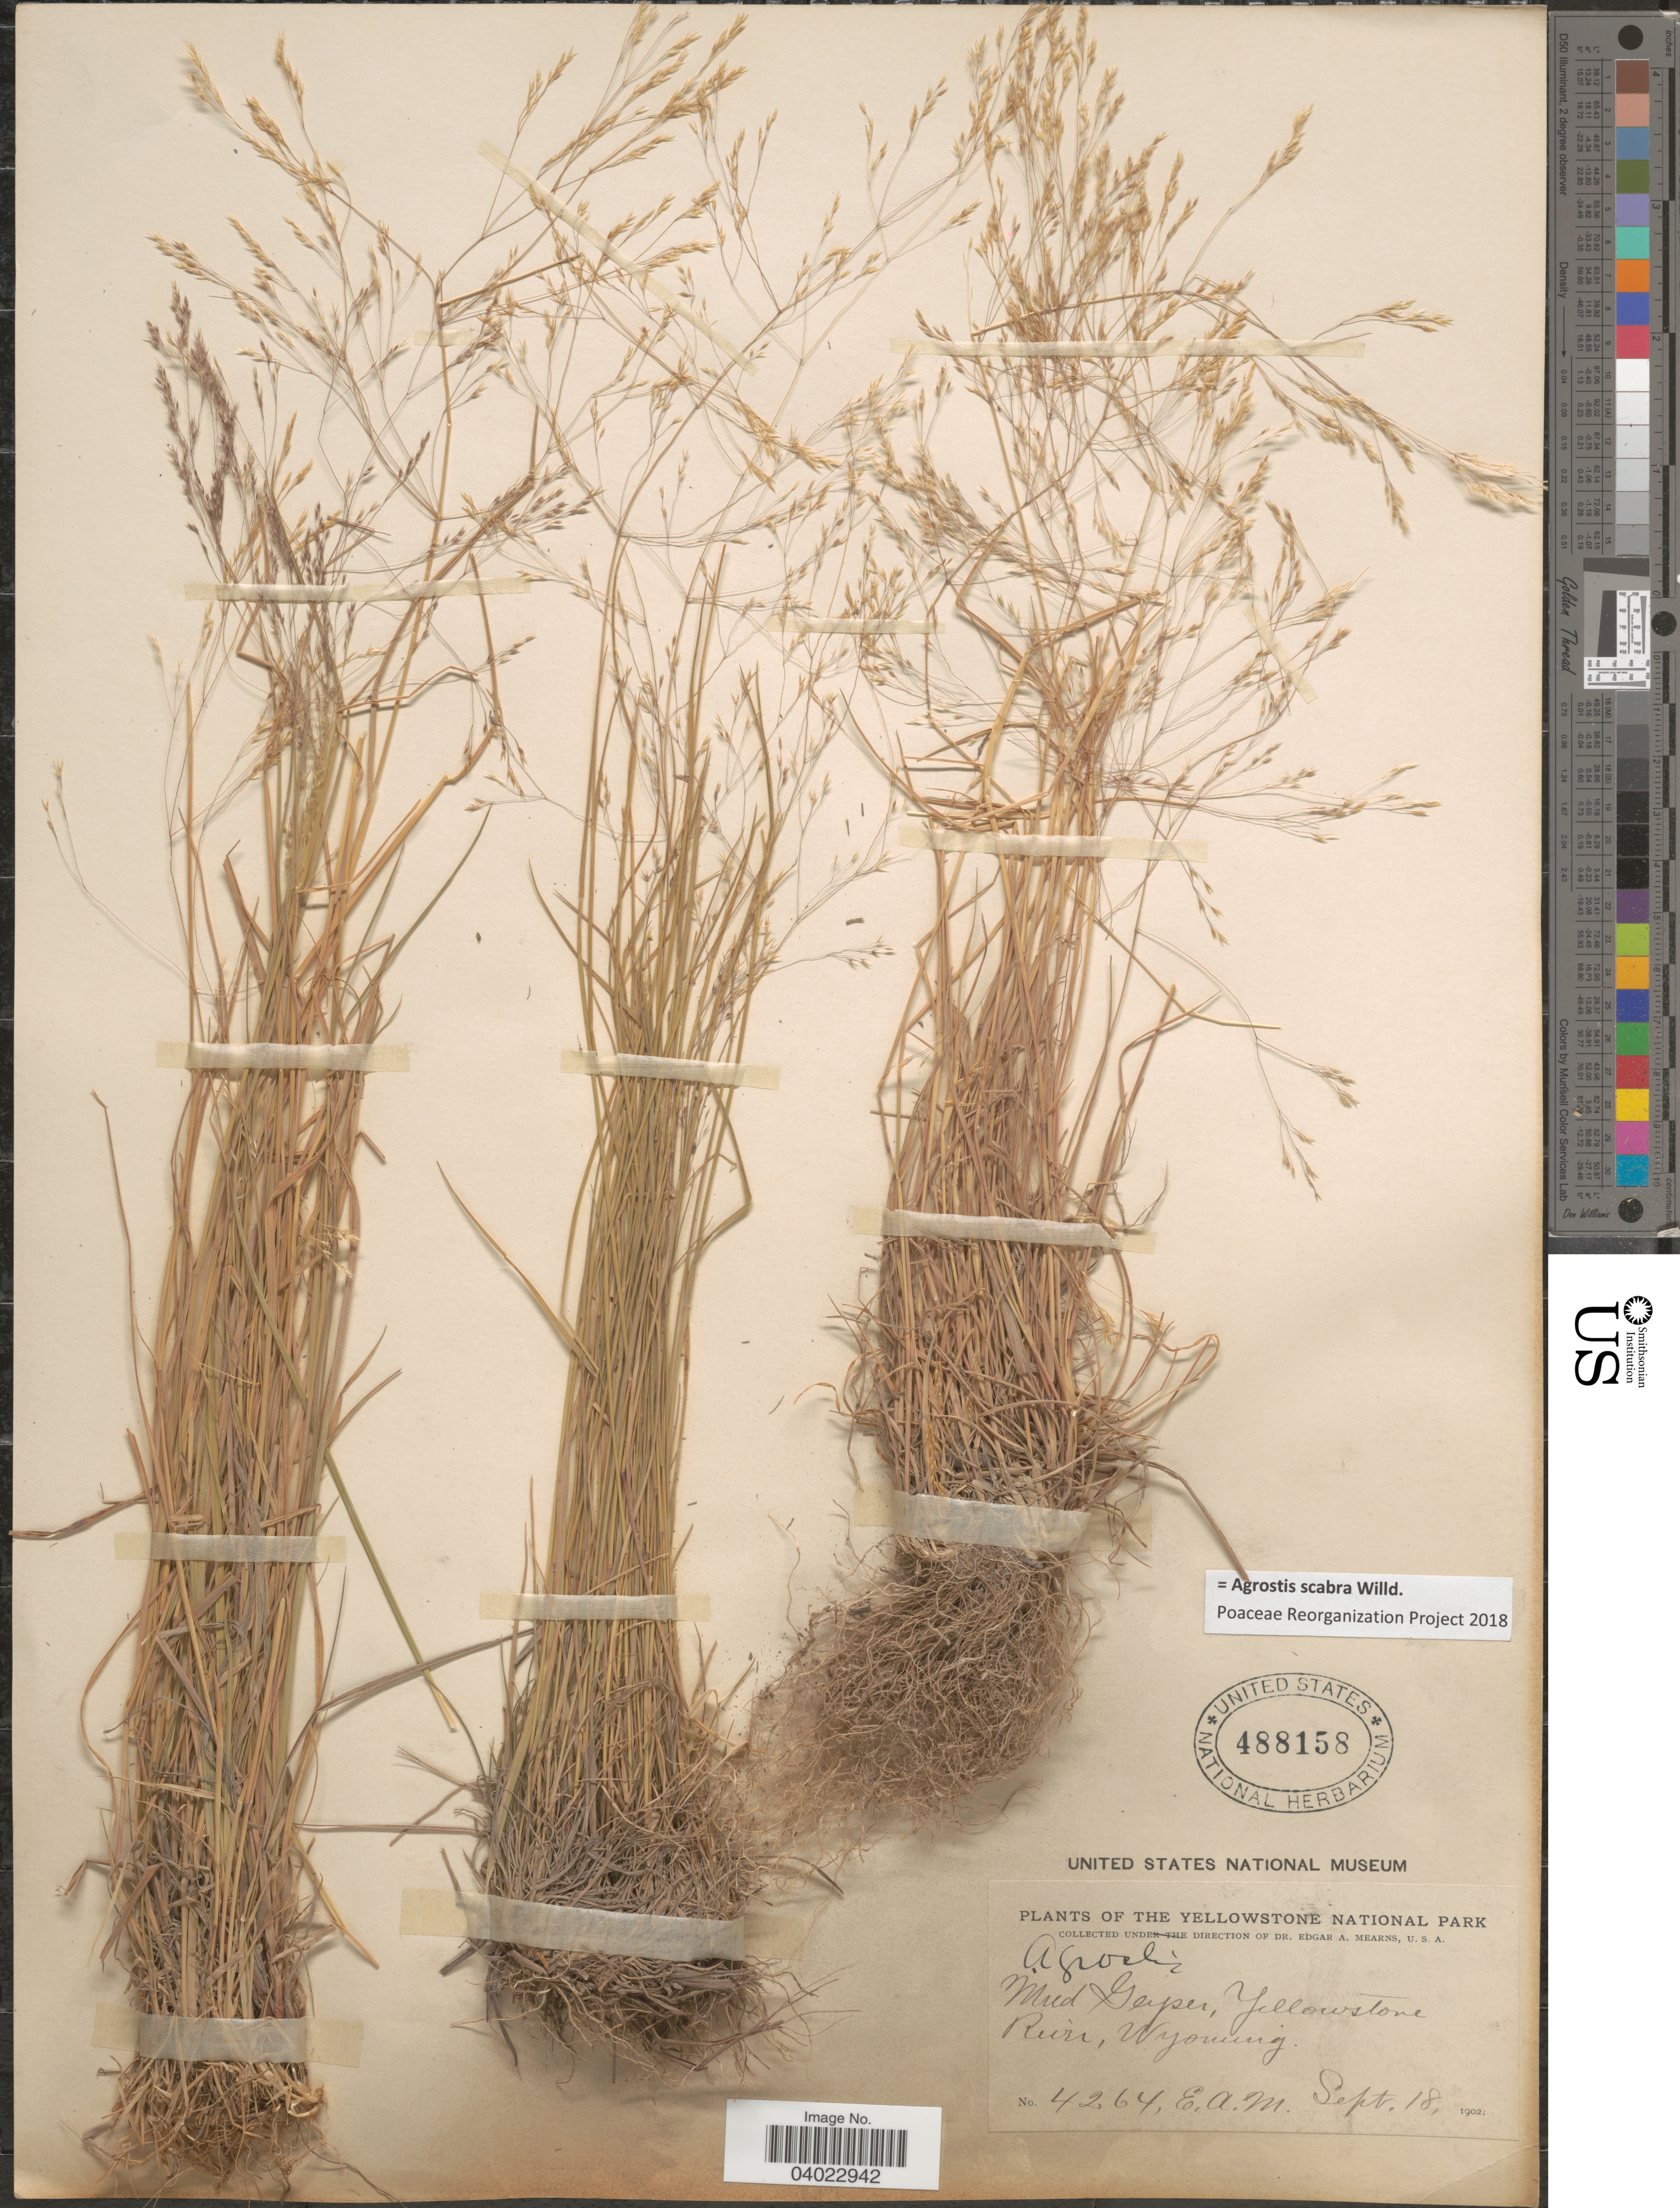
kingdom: Plantae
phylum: Tracheophyta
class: Liliopsida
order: Poales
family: Poaceae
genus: Agrostis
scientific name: Agrostis scabra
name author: Willd.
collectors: E. A. Mearns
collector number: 4264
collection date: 1902-09-18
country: United States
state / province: Wyoming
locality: The Yellowstone National Park. Mud Geyser, Yellowstone River.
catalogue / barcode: US 488158